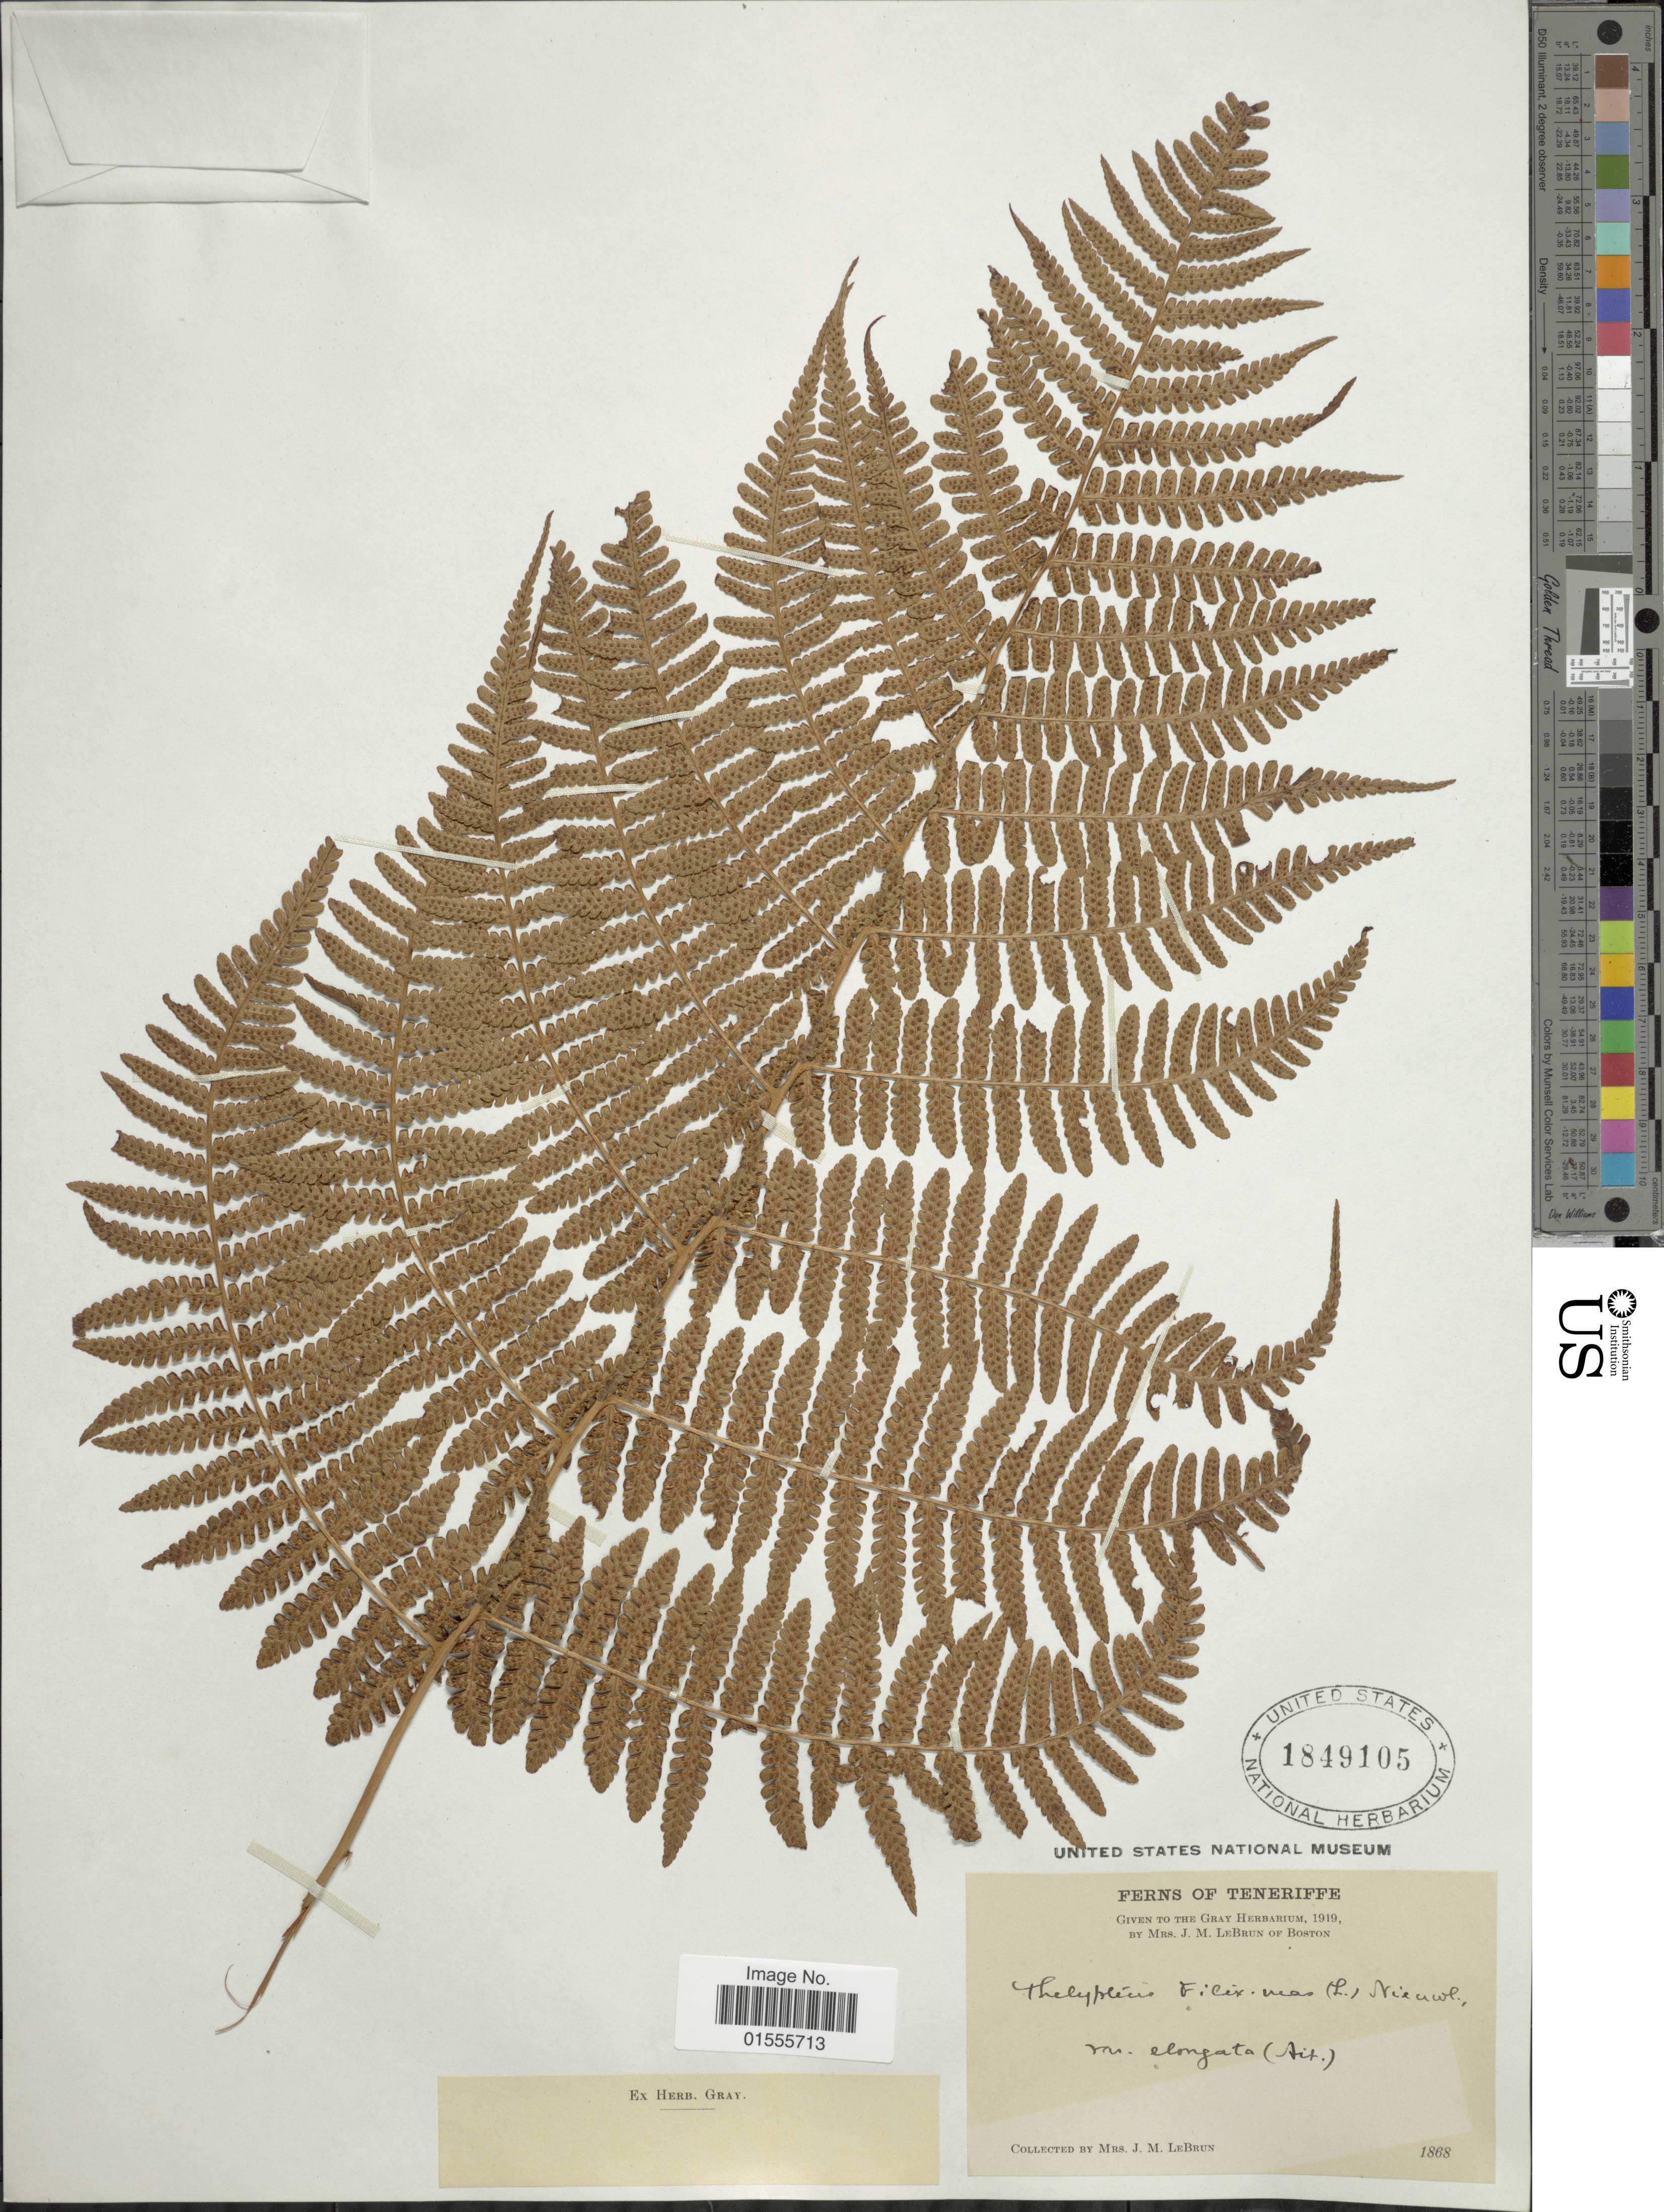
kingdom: Plantae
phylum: Tracheophyta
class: Polypodiopsida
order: Polypodiales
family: Dryopteridaceae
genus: Dryopteris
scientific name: Dryopteris oligodonta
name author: (Desv.) Pic. Serm.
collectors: Mrs. J. M. Lebrun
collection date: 1868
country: Spain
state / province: Canarias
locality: Teneriffe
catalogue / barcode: US 1849105